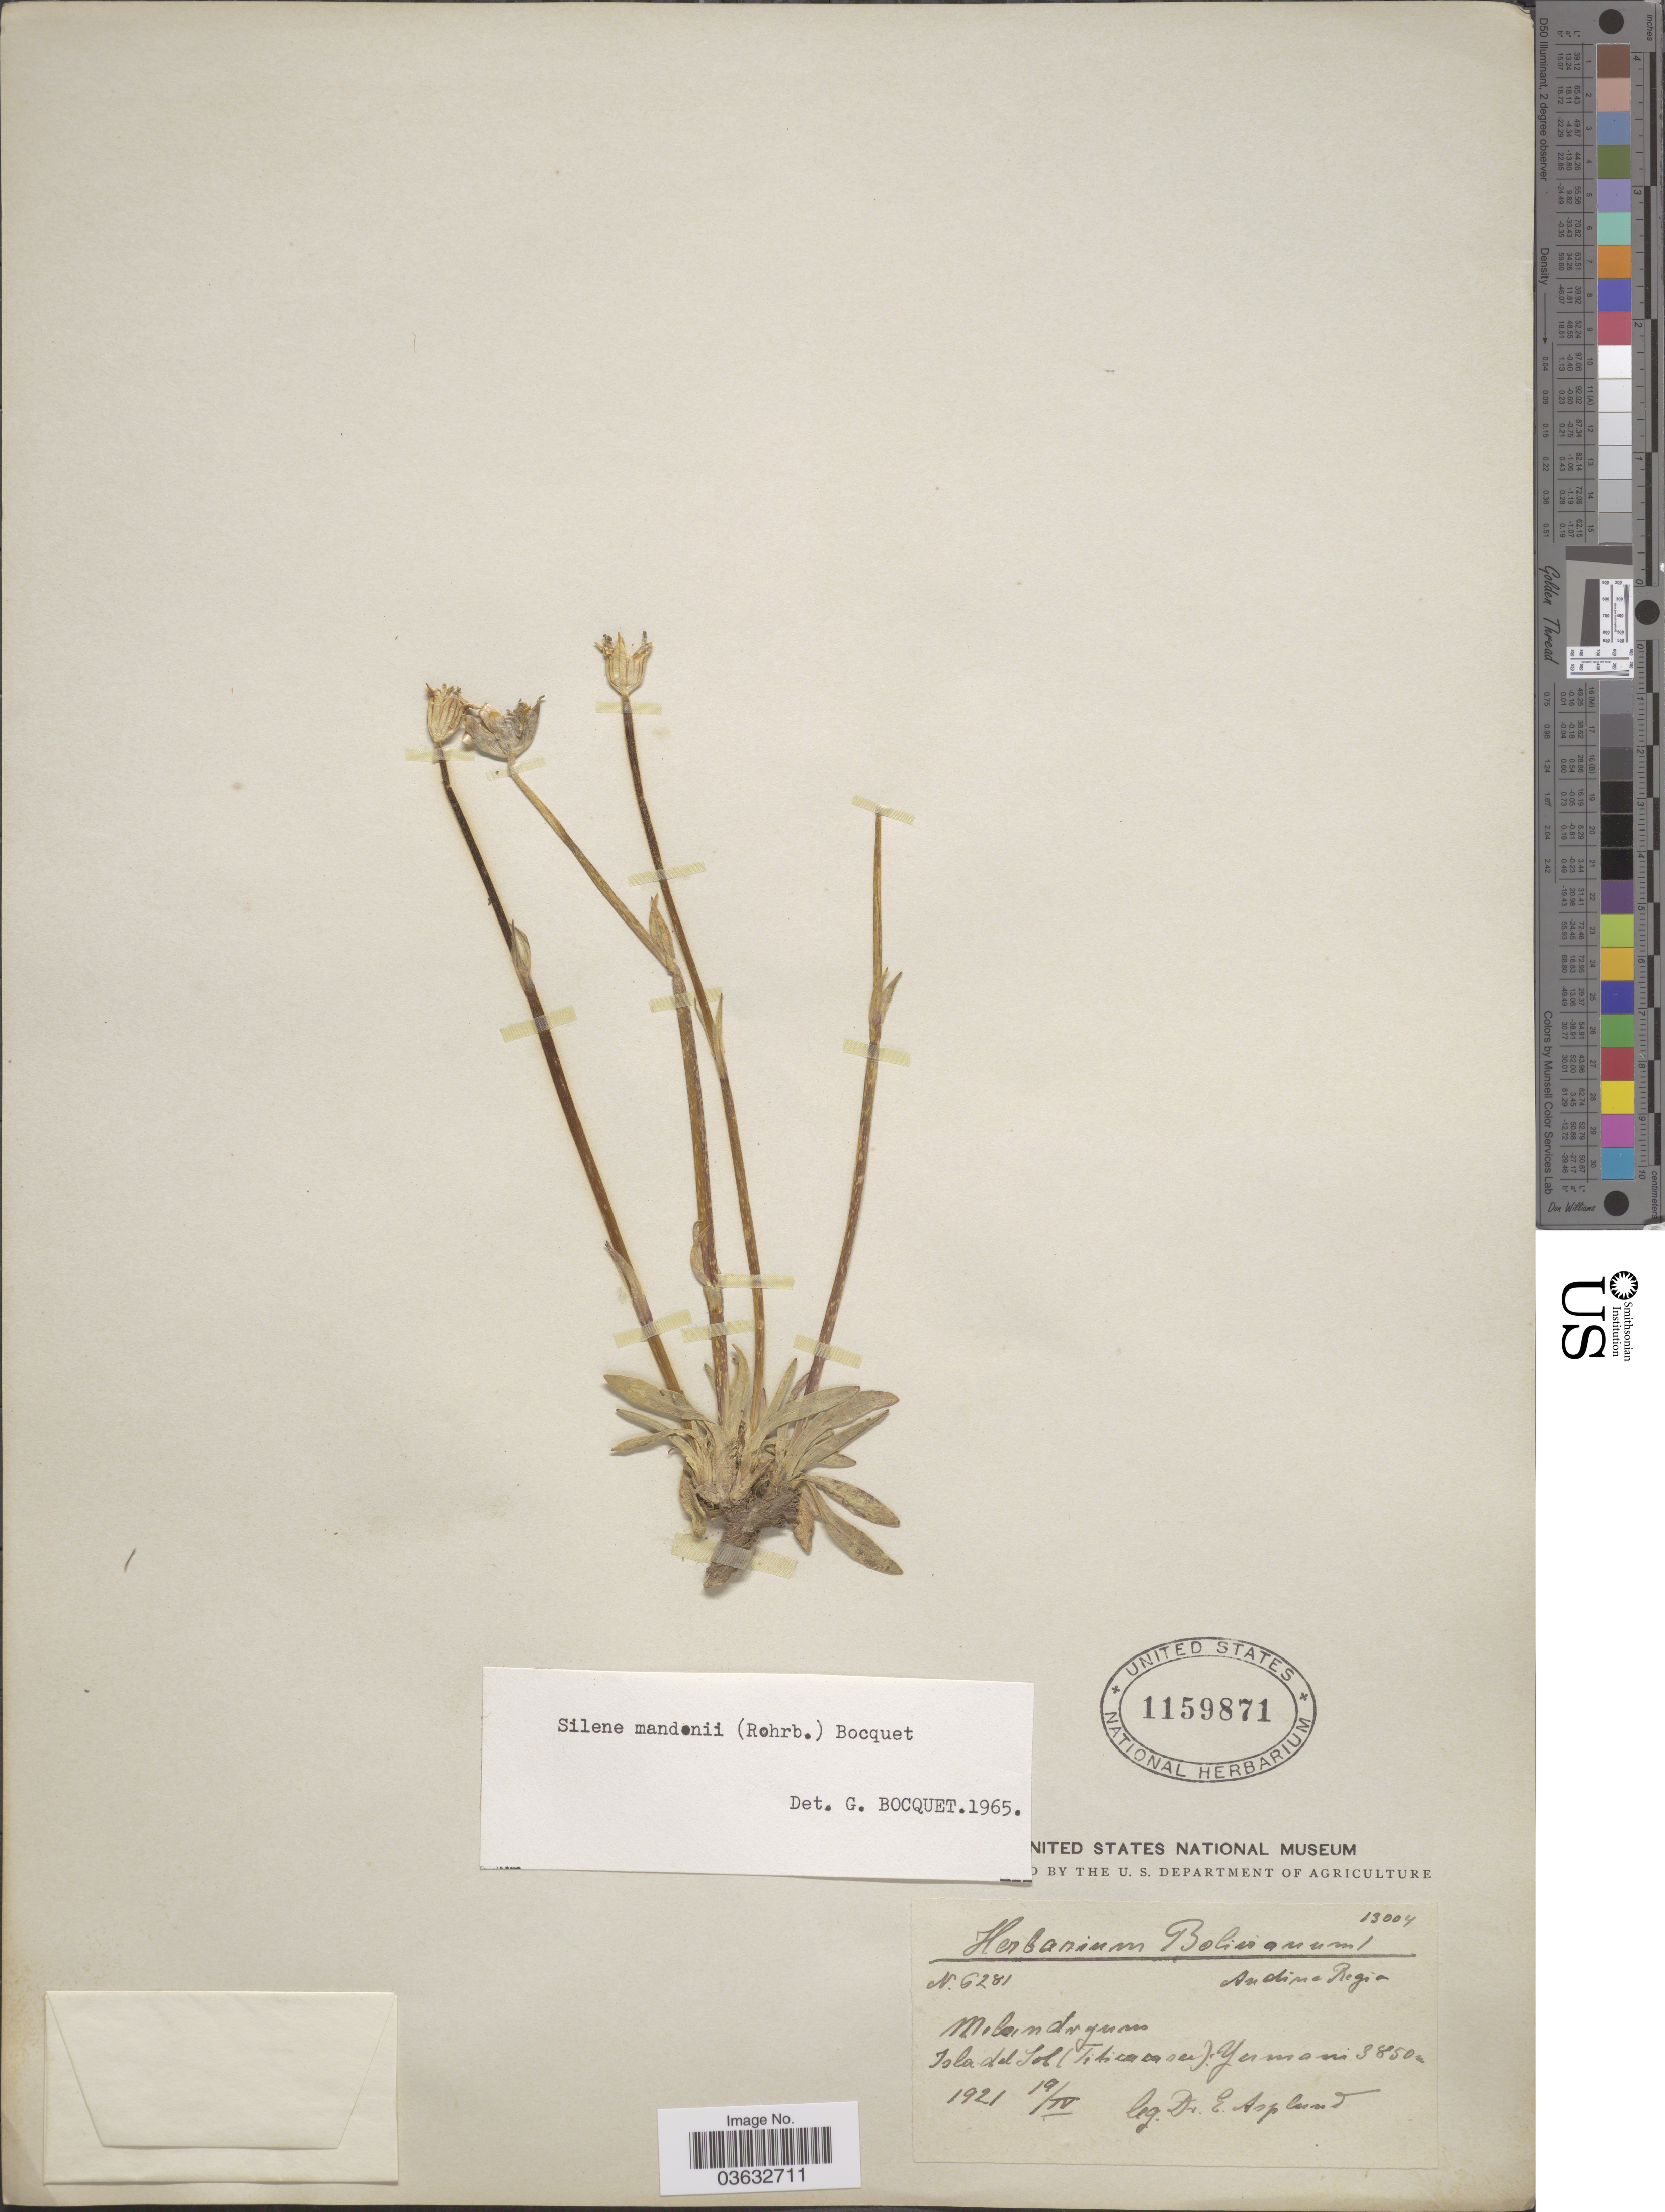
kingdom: Plantae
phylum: Tracheophyta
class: Magnoliopsida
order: Caryophyllales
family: Caryophyllaceae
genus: Silene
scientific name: Silene mandonii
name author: (Rohrb.) Bocquet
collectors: E. Asplund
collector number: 6281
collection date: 1921-04-19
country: Bolivia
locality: Andine Region. Isla del Sol (Titicacasee). Yumani.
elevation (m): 3850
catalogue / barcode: US 1159871